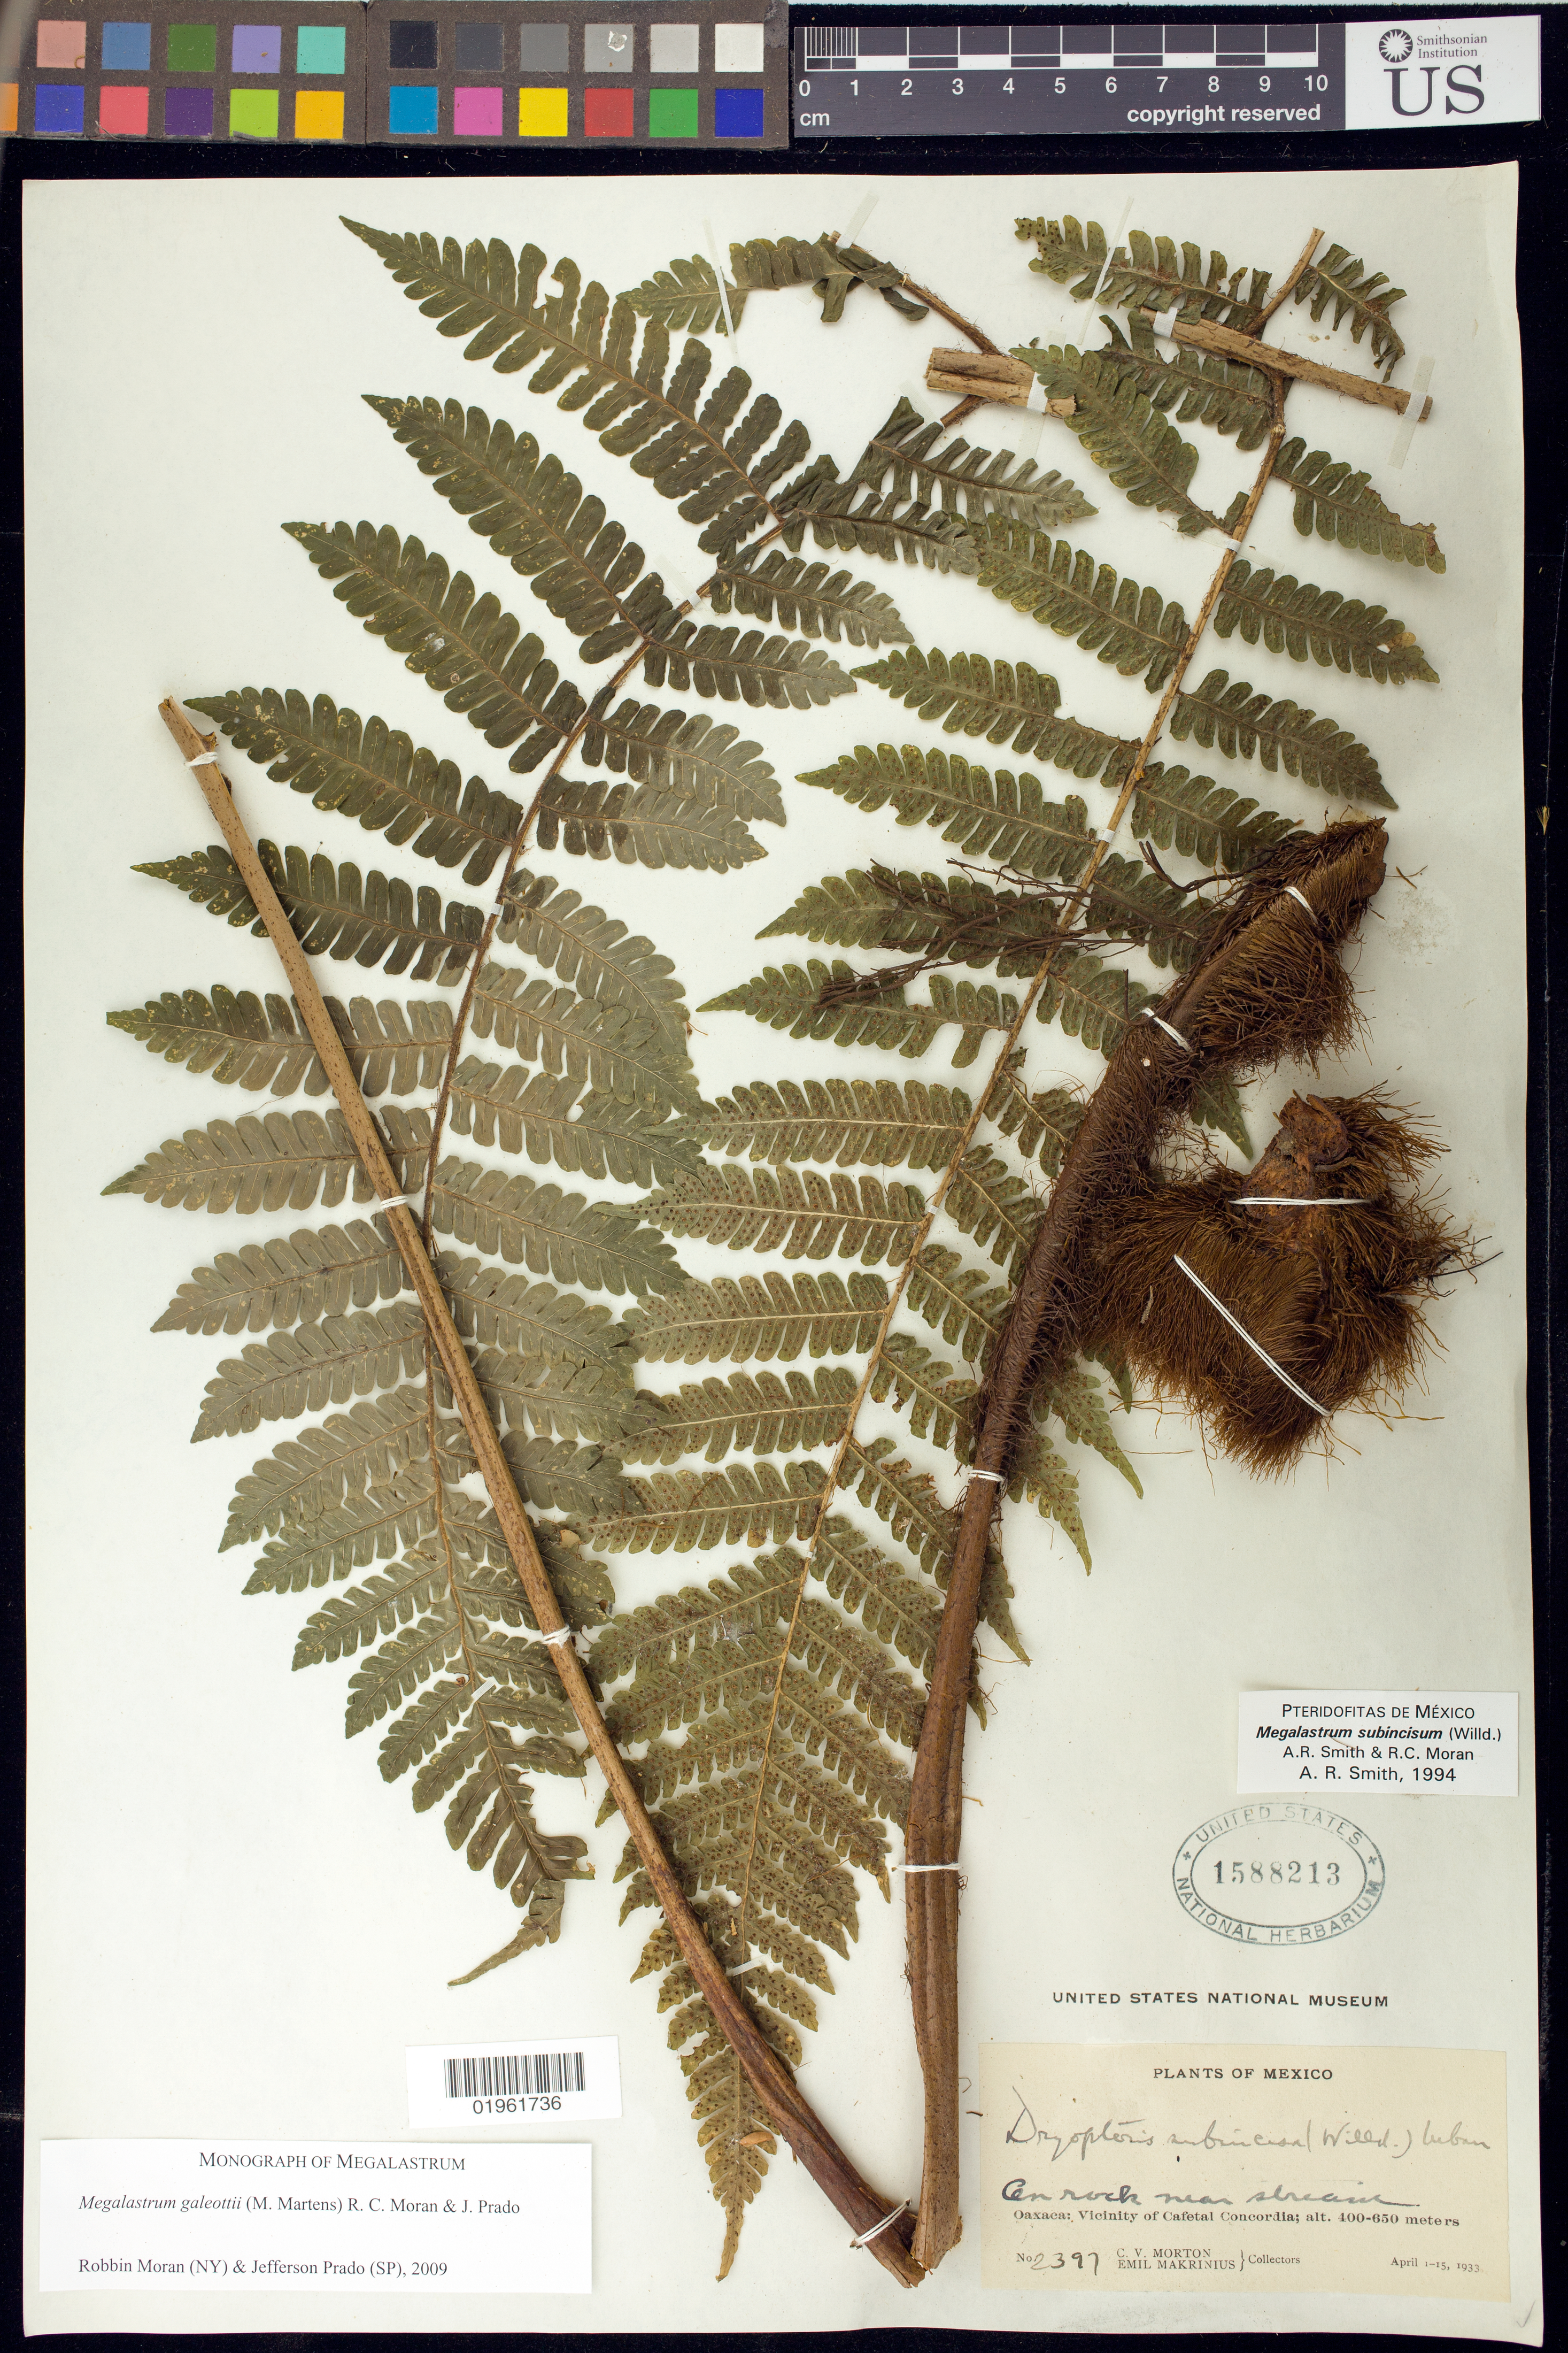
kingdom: Plantae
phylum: Tracheophyta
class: Polypodiopsida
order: Polypodiales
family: Dryopteridaceae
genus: Megalastrum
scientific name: Megalastrum galeottii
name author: (M. Martens) R.C. Moran & J. Prado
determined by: Moran, R. C.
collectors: C. V. Morton & E. Makrinius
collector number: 2397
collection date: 1933-04-01/1933-04-15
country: Mexico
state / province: Oaxaca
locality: Vicinity of Cafetal Concordia.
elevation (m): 400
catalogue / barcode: US 1588213